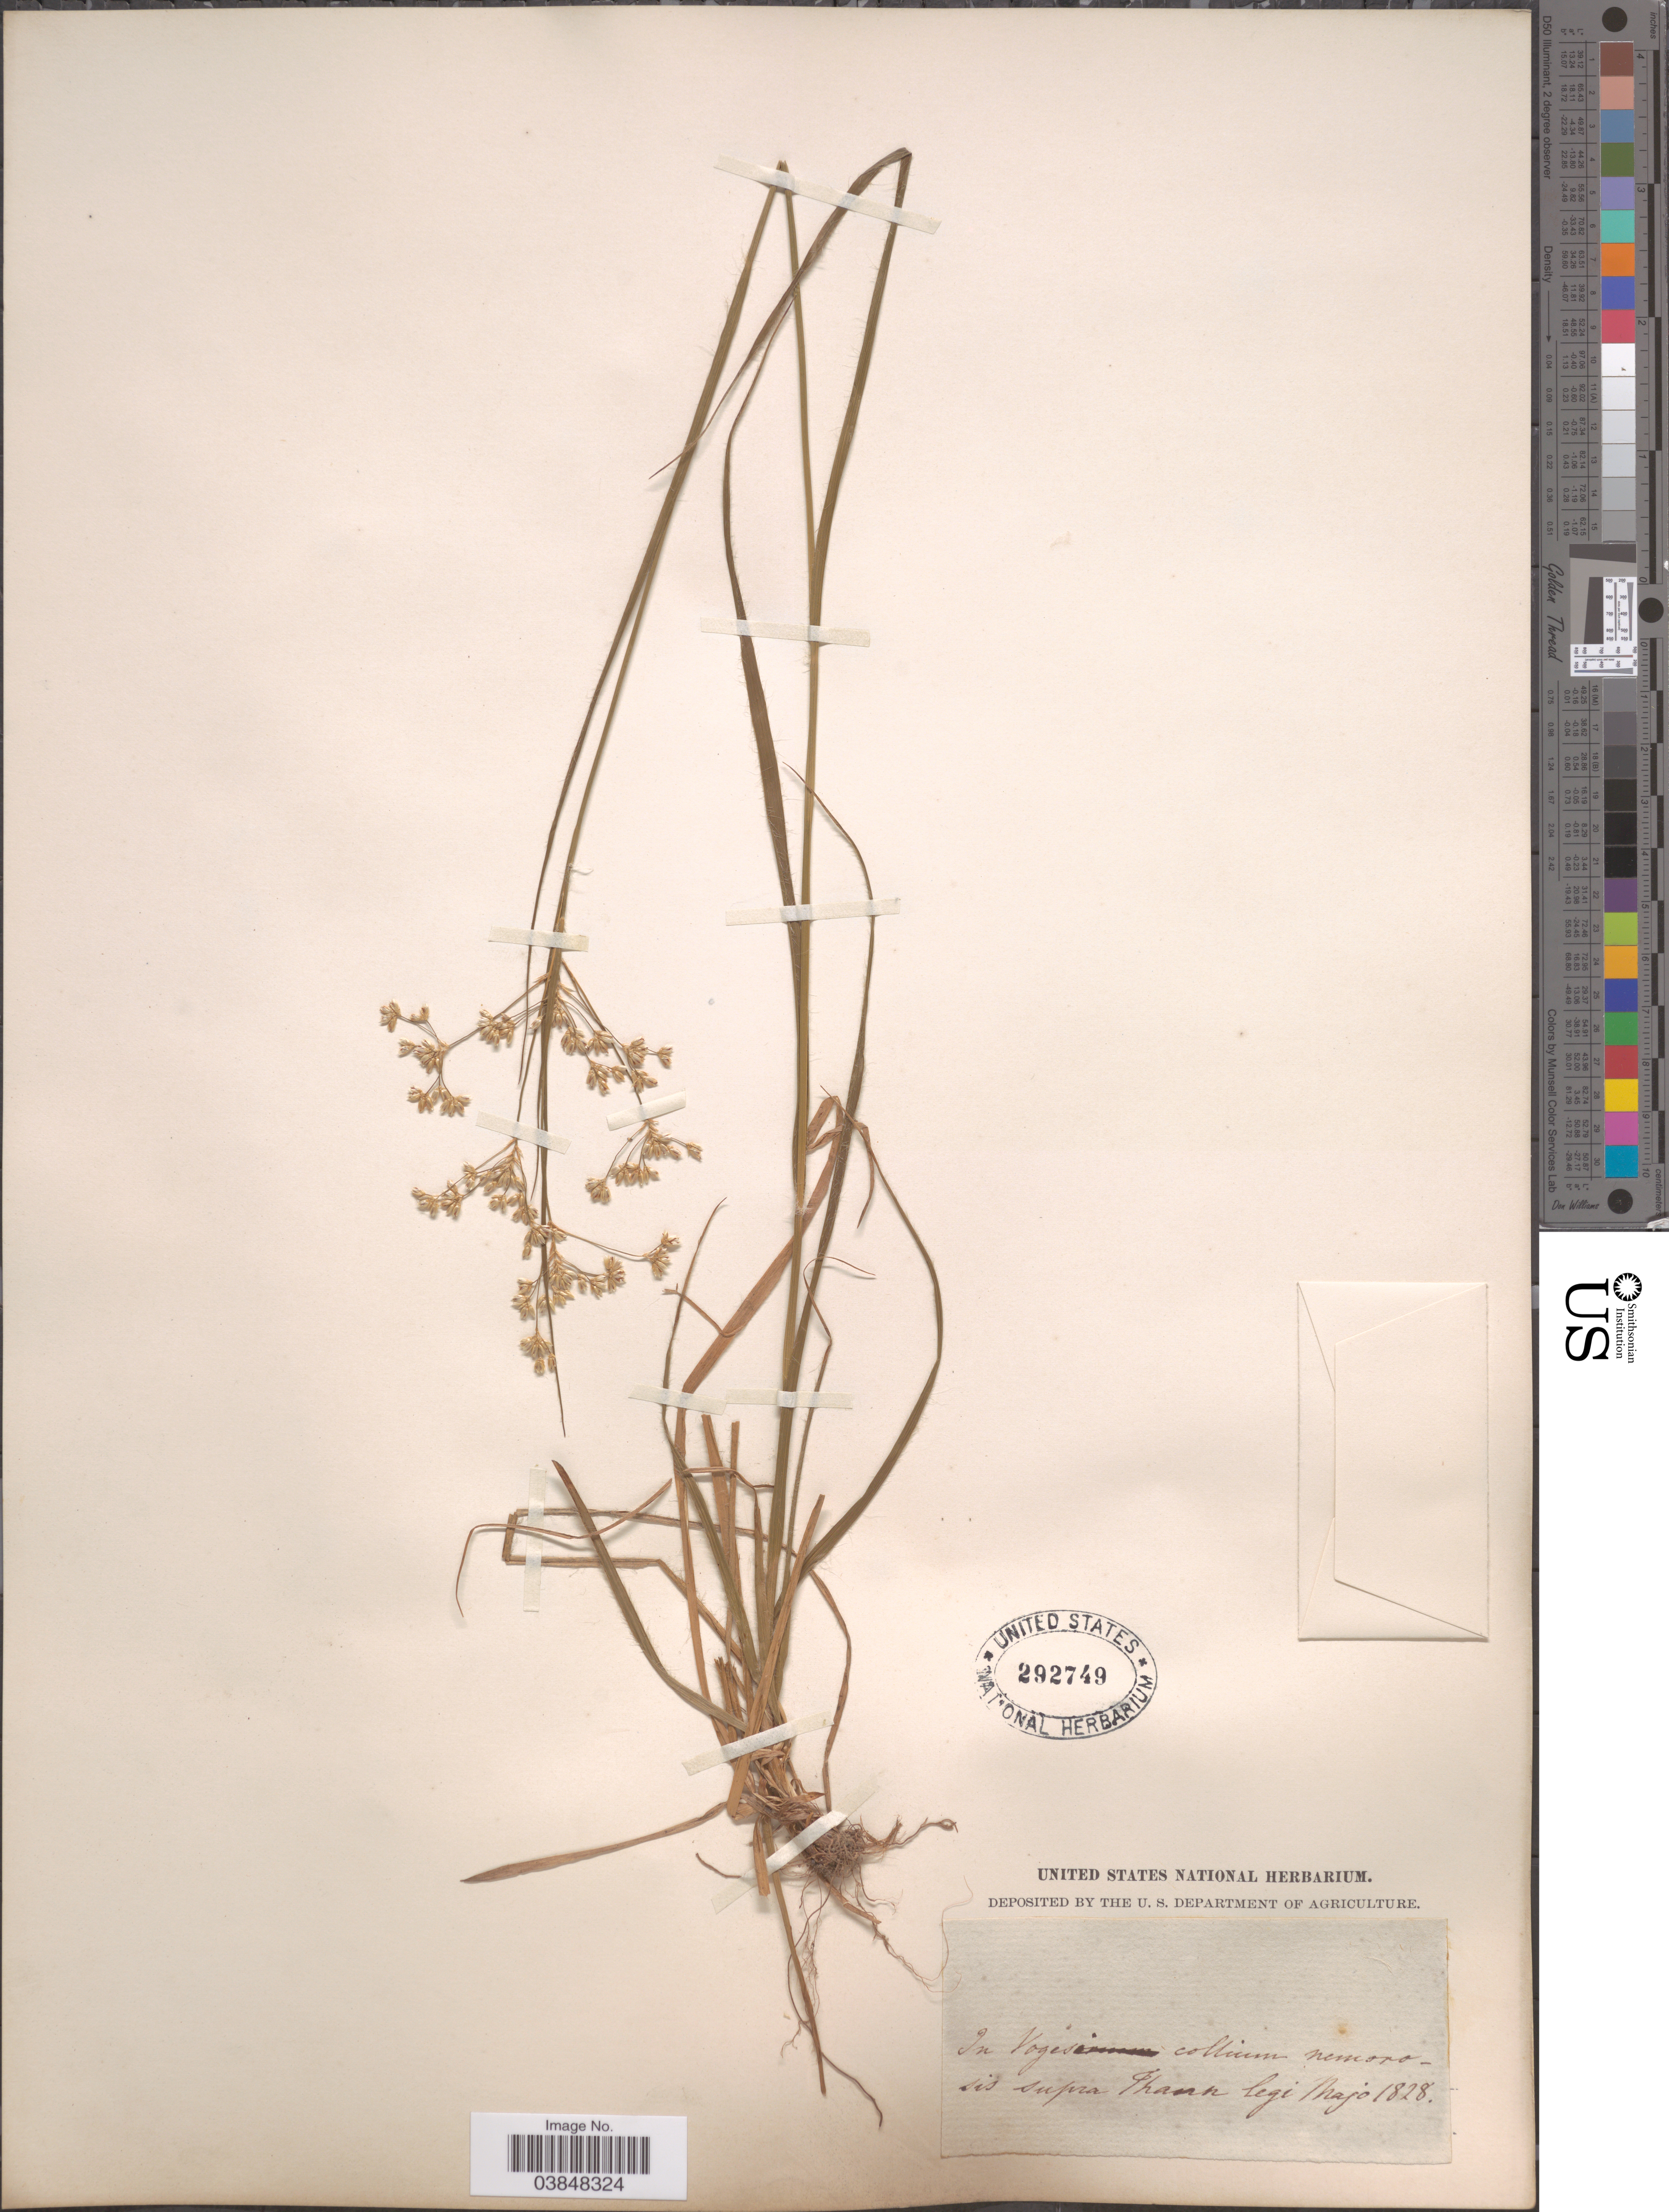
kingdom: Plantae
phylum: Tracheophyta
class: Liliopsida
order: Poales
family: Juncaceae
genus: Luzula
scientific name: Luzula sp.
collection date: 1828-05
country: France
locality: In Vosges collium nemorosis supra Thann.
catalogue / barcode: US 292749